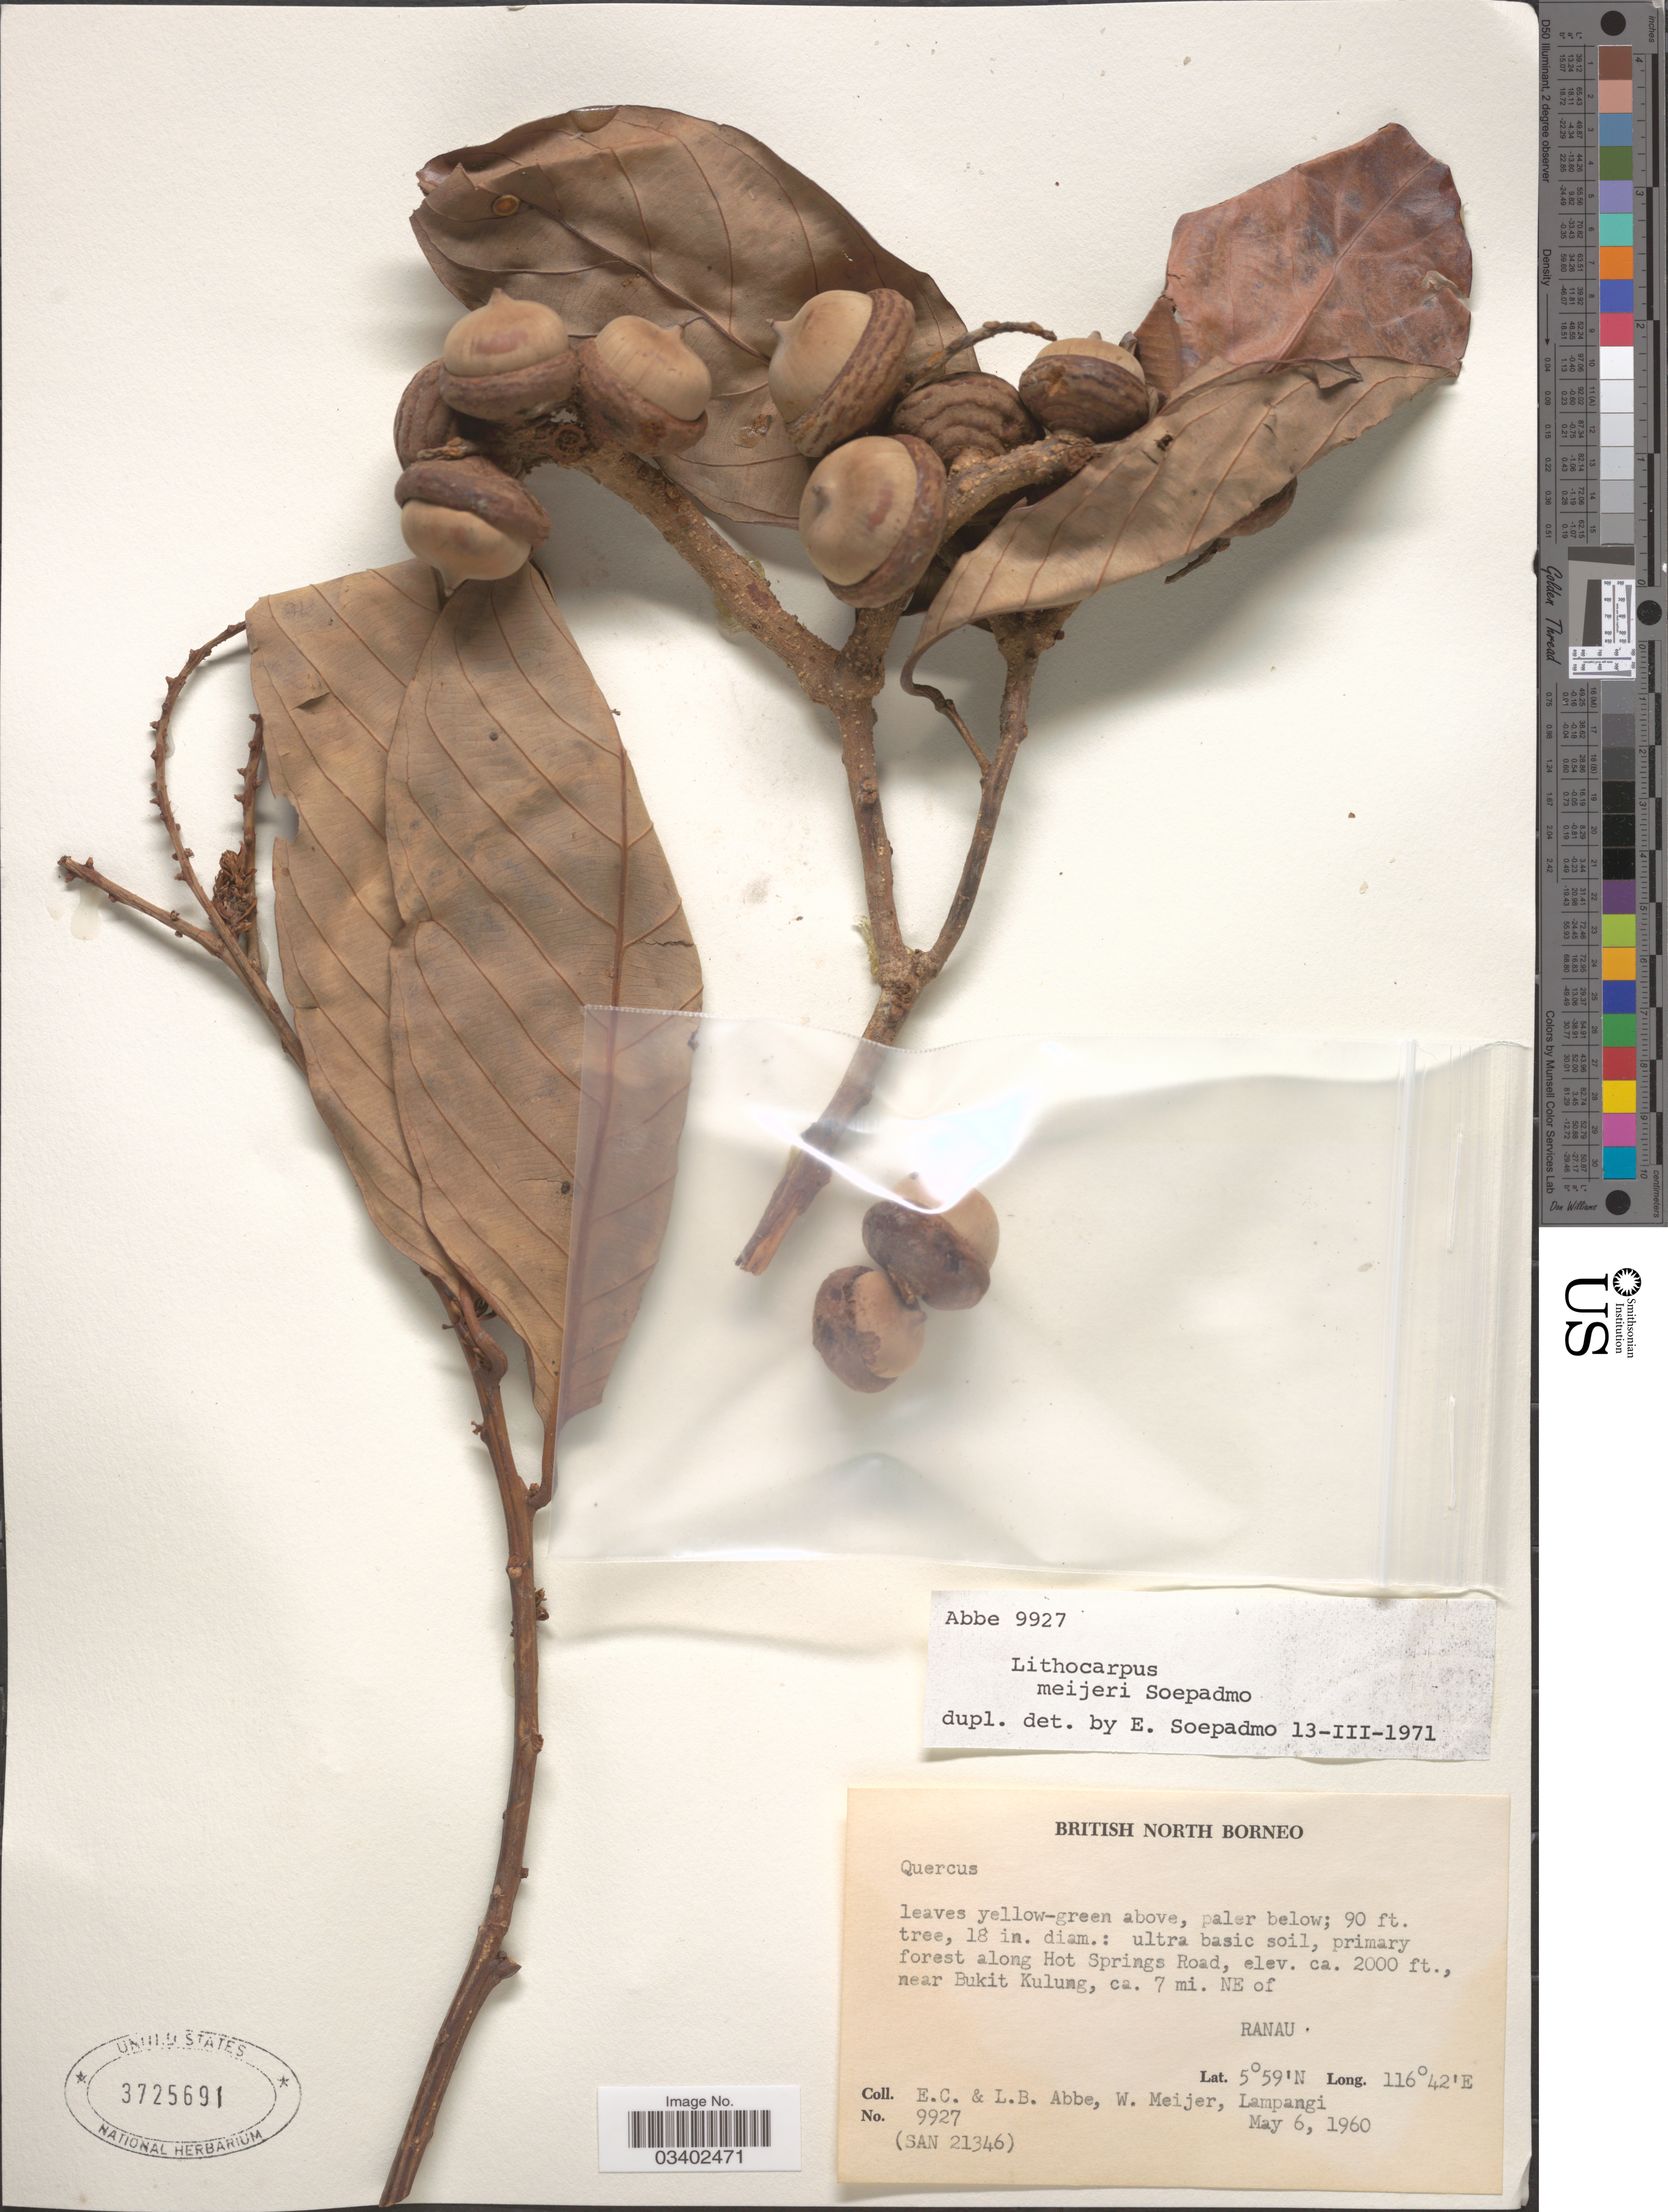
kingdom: Plantae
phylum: Tracheophyta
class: Magnoliopsida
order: Fagales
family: Fagaceae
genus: Lithocarpus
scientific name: Lithocarpus meijeri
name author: Soepadmo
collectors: E. C. Abbe, L. B. Abbe, W. Meijer & Lampangi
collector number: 9927 (SAN21346)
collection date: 1960-05-06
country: Malaysia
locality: British North Borneo. Primary forest along Hot Springs Road, near Bukit Kulung, ca. 7 mi. NE of Ranau.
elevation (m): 610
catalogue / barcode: US 3725691